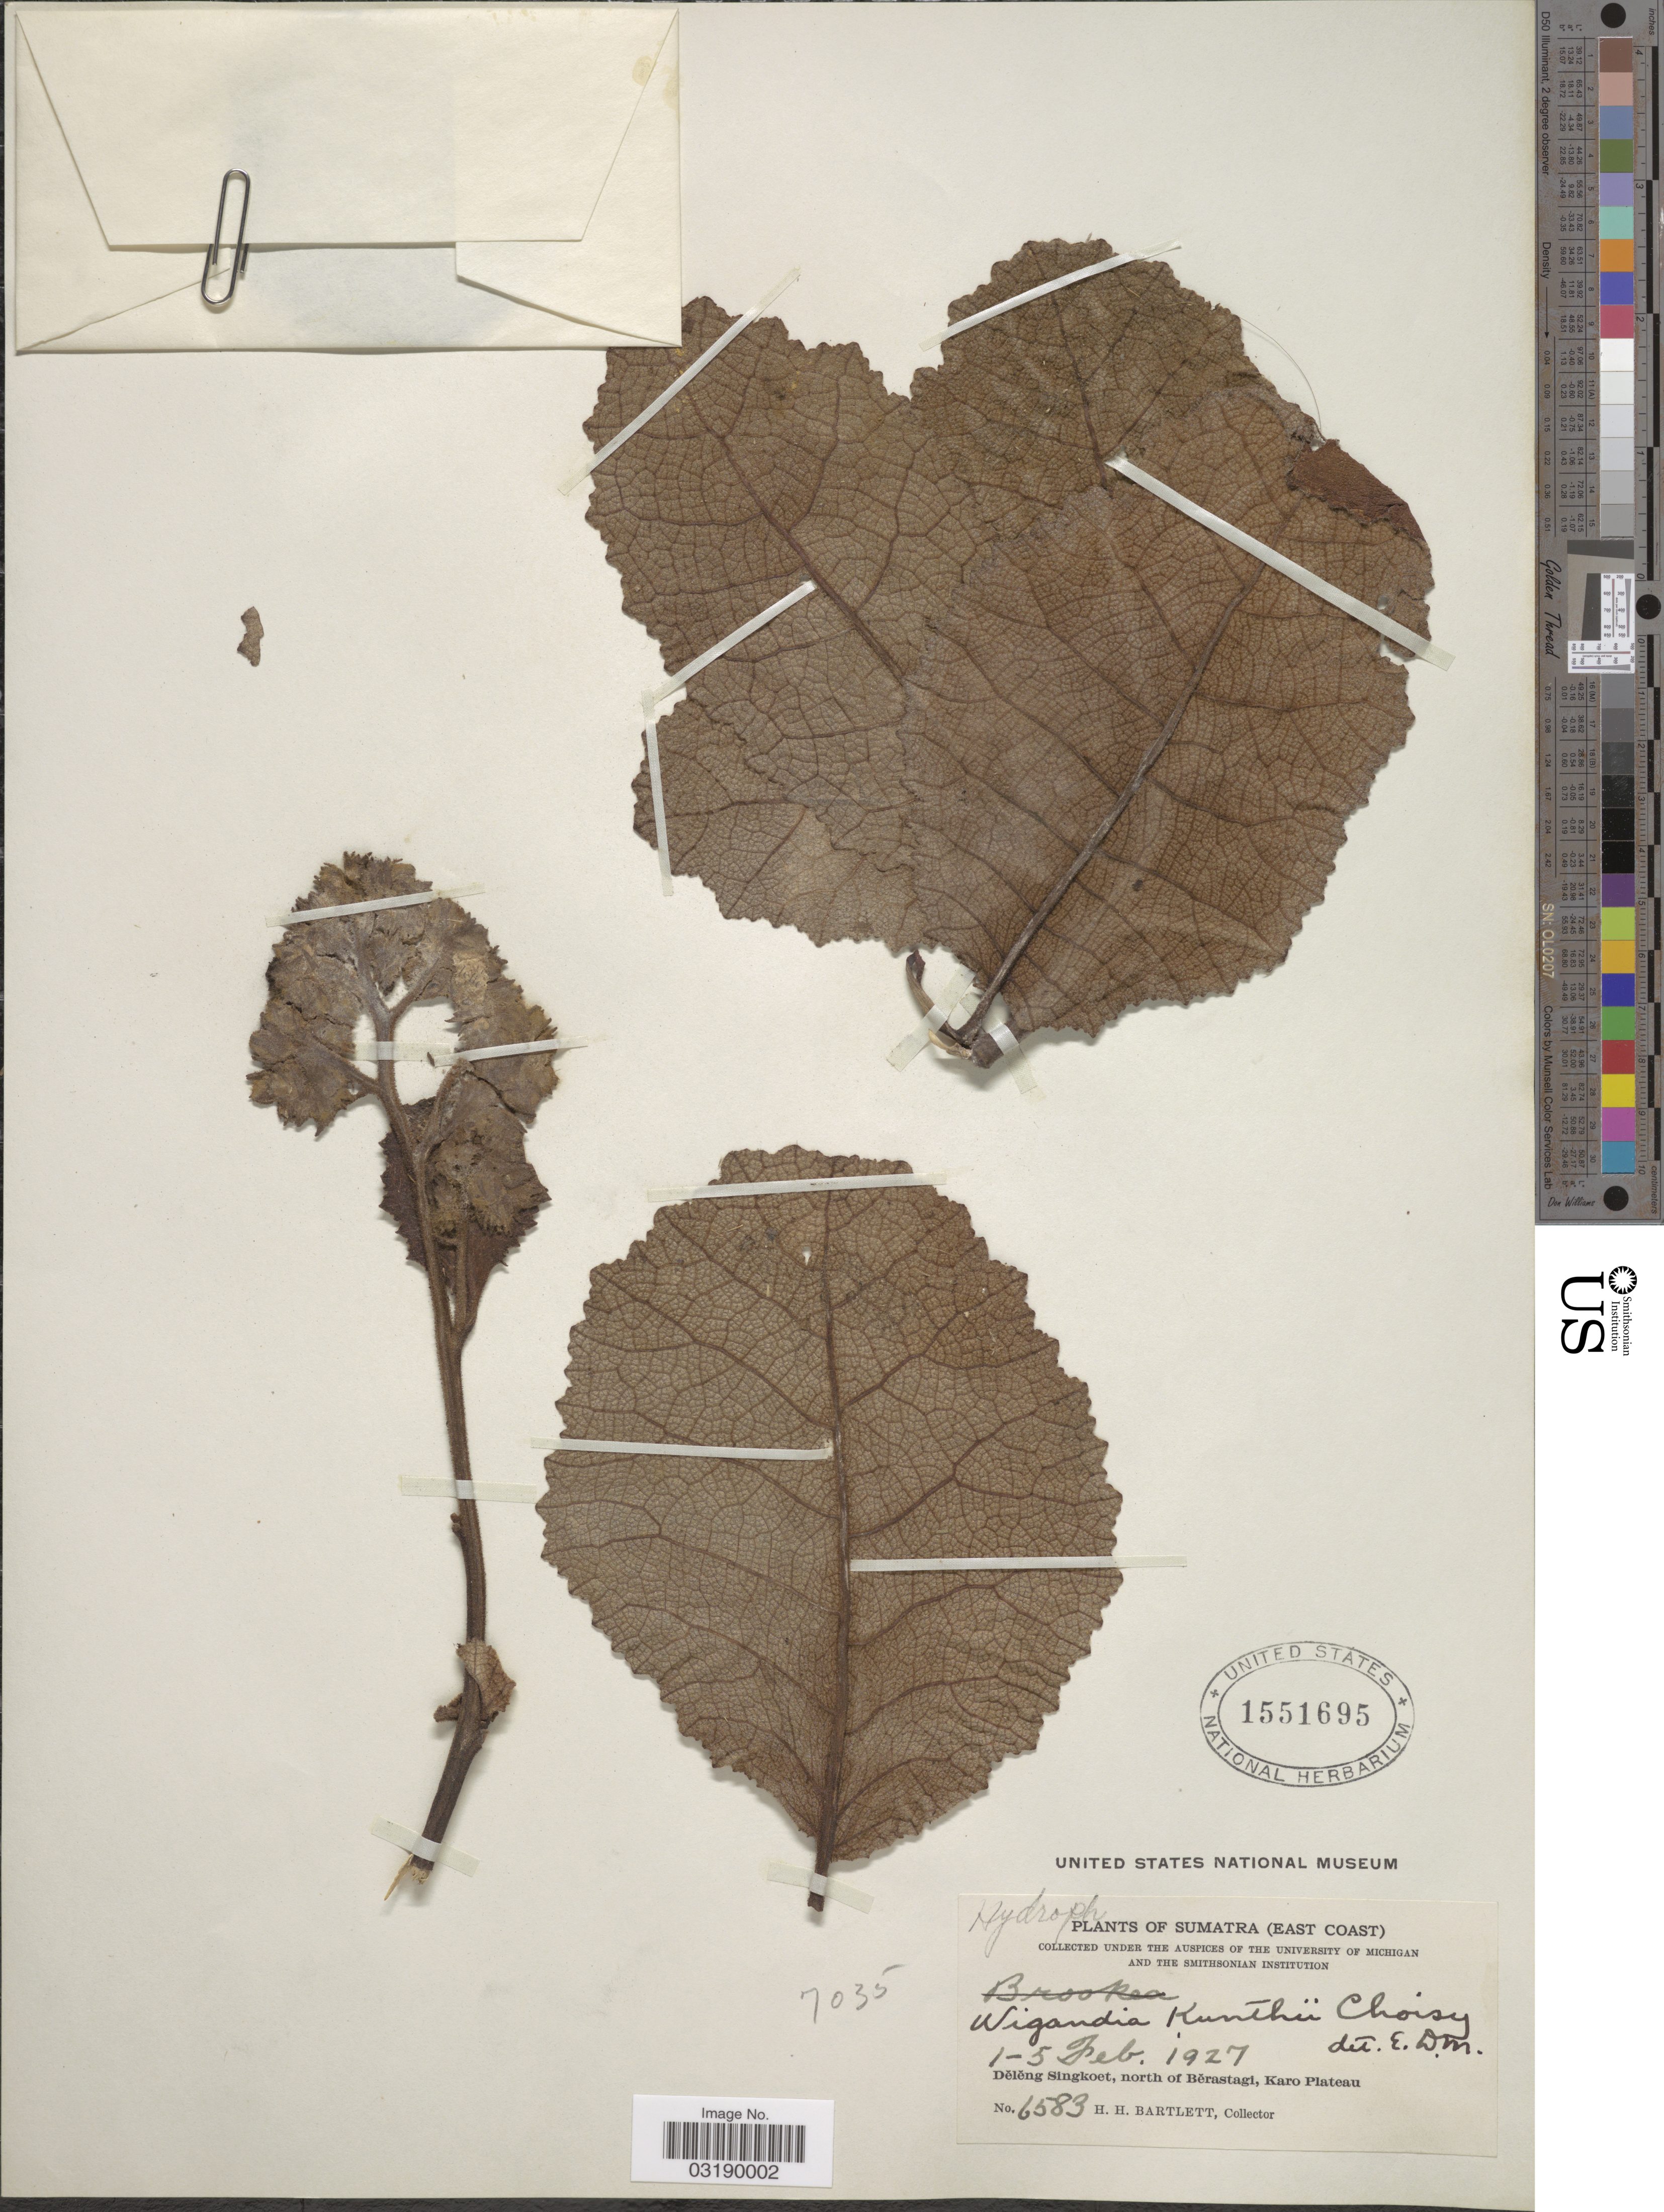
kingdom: Plantae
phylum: Tracheophyta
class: Magnoliopsida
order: Boraginales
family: Namaceae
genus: Wigandia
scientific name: Wigandia kunthii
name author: Choisy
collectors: H. H. Bartlett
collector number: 6583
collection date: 1927-02-01/1927-02-05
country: Indonesia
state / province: Sumatra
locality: Sumatra (East Coast). Dělěng Singkoet, north of Běrastagi, Karo Plateau.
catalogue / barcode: US 1551695